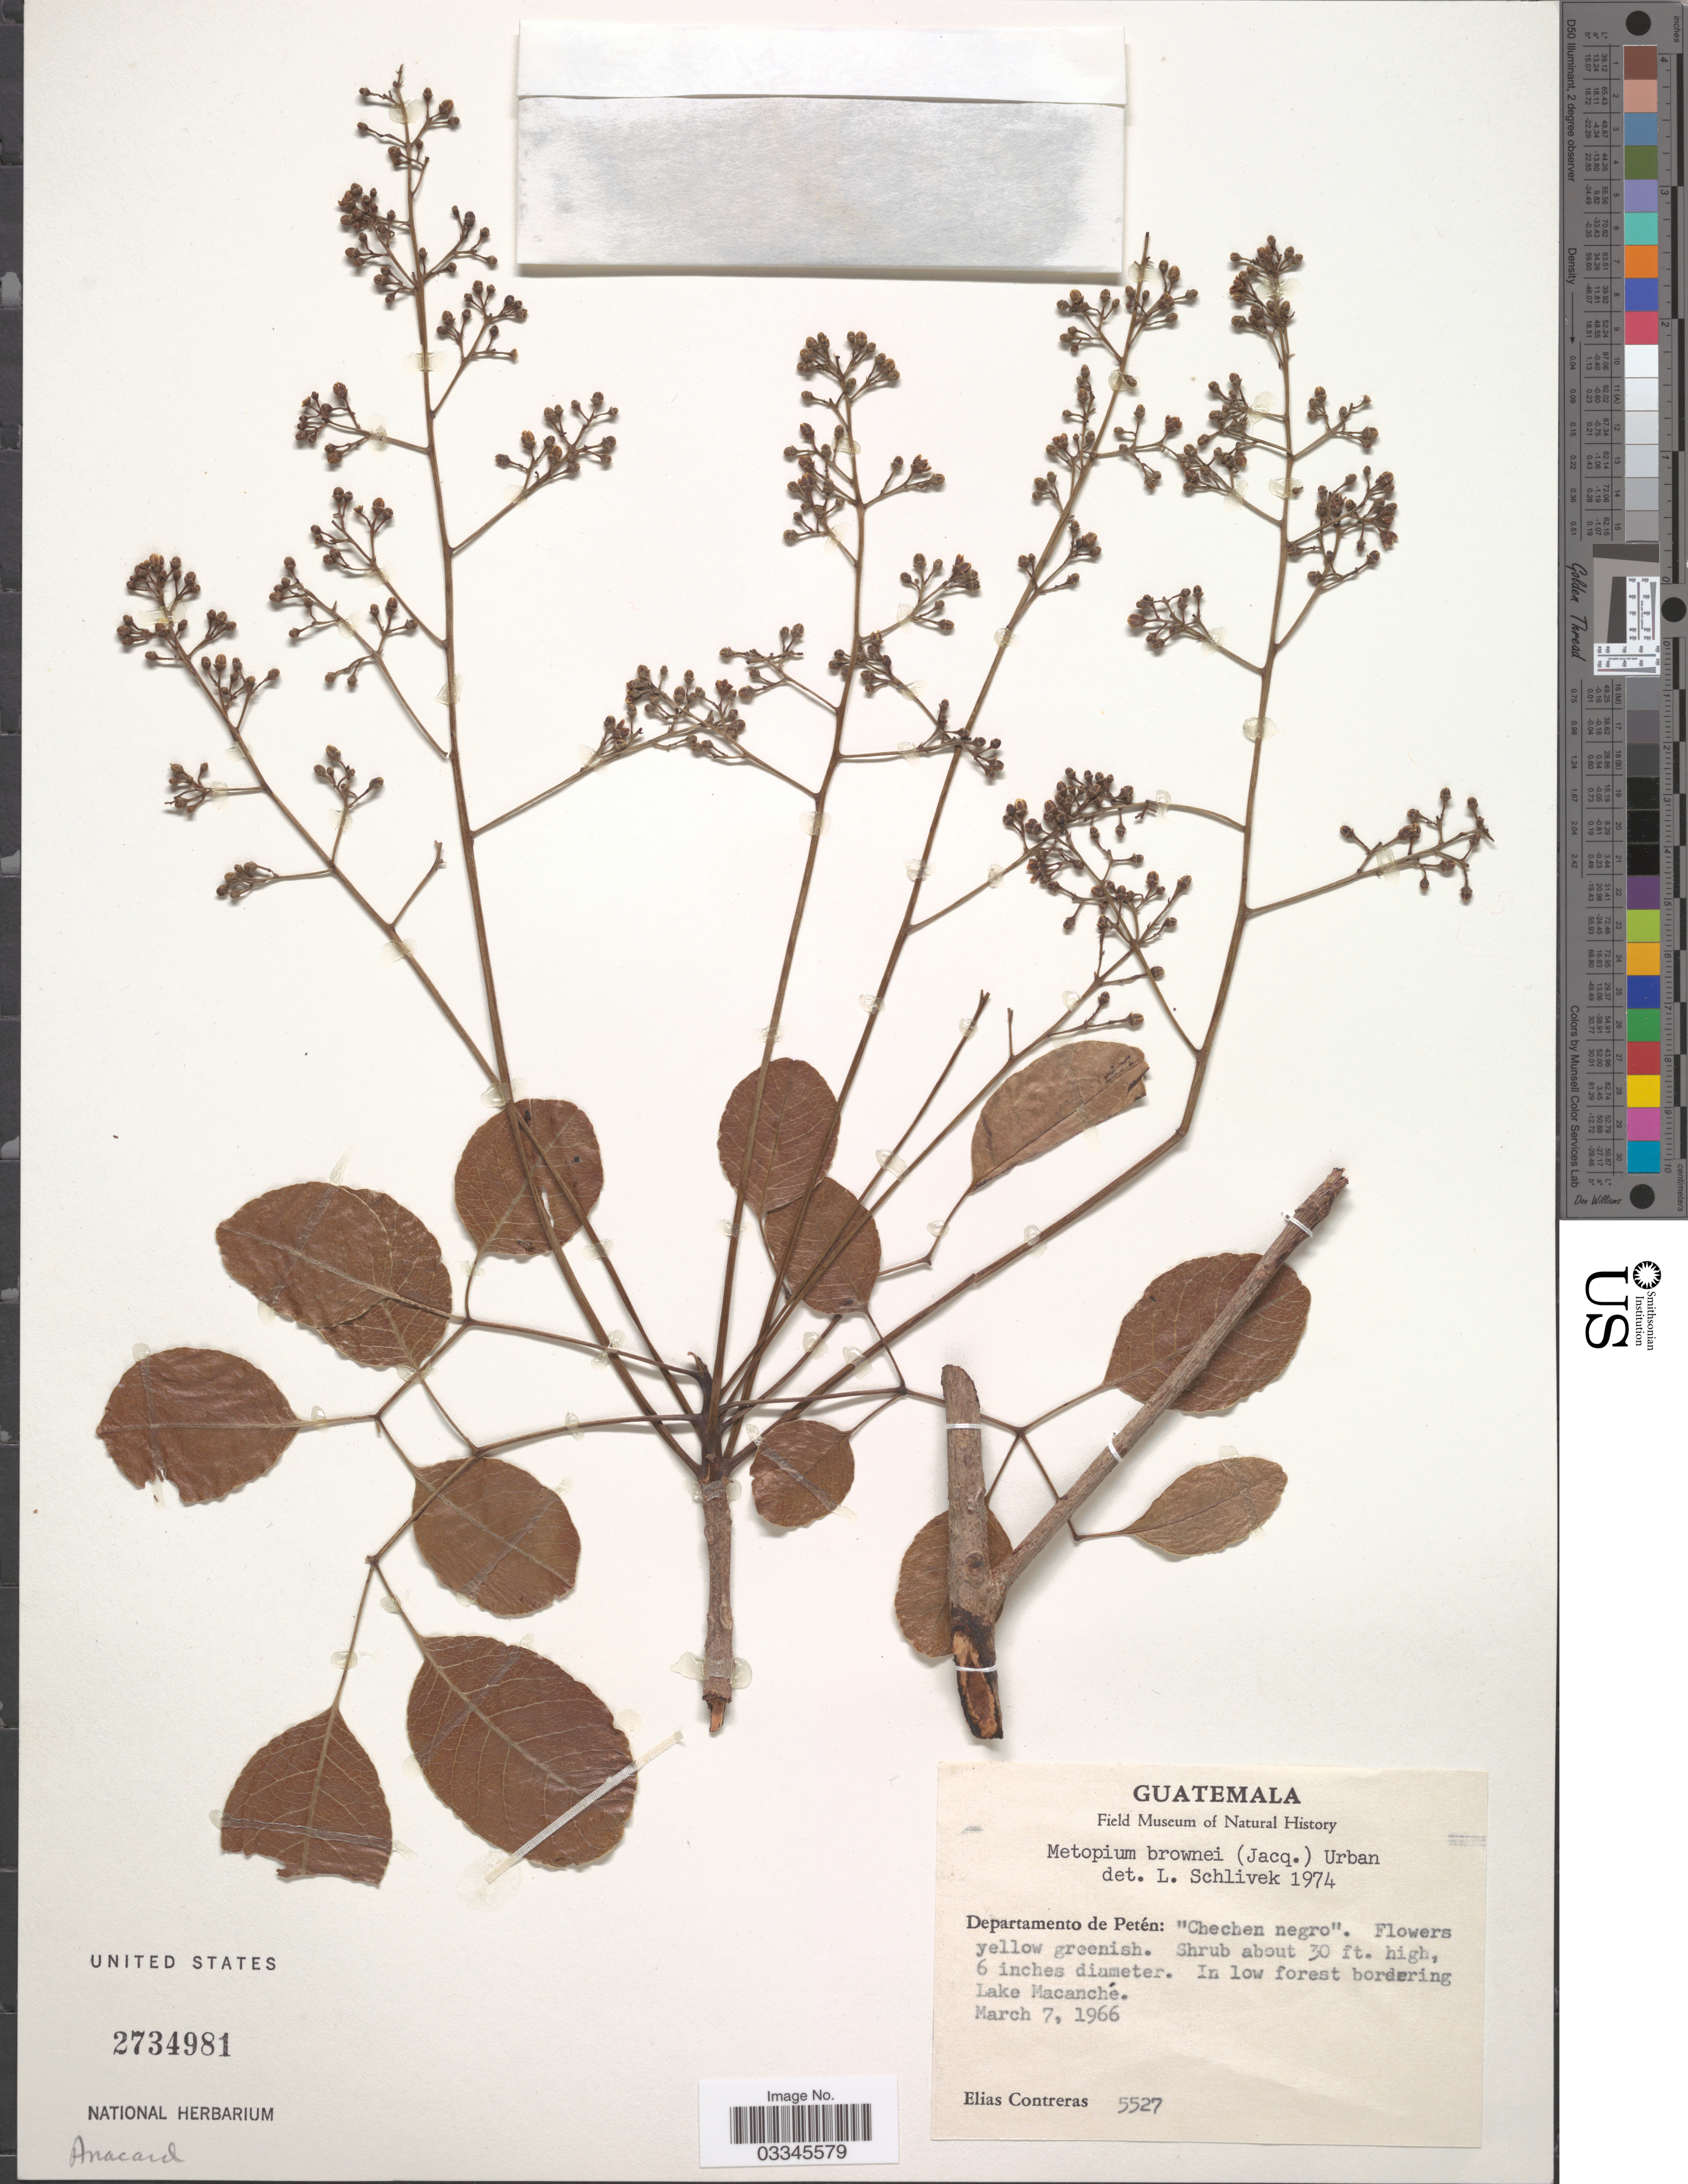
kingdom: Plantae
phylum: Tracheophyta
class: Magnoliopsida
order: Sapindales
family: Anacardiaceae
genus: Metopium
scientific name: Metopium brownei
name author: (Jacq.) Urb.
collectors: E. Contreras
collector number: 5527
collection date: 1966-03-07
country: Guatemala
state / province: El Petén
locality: Departamento de Petén: In low forest bordering Lake Macanché.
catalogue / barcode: US 2734981